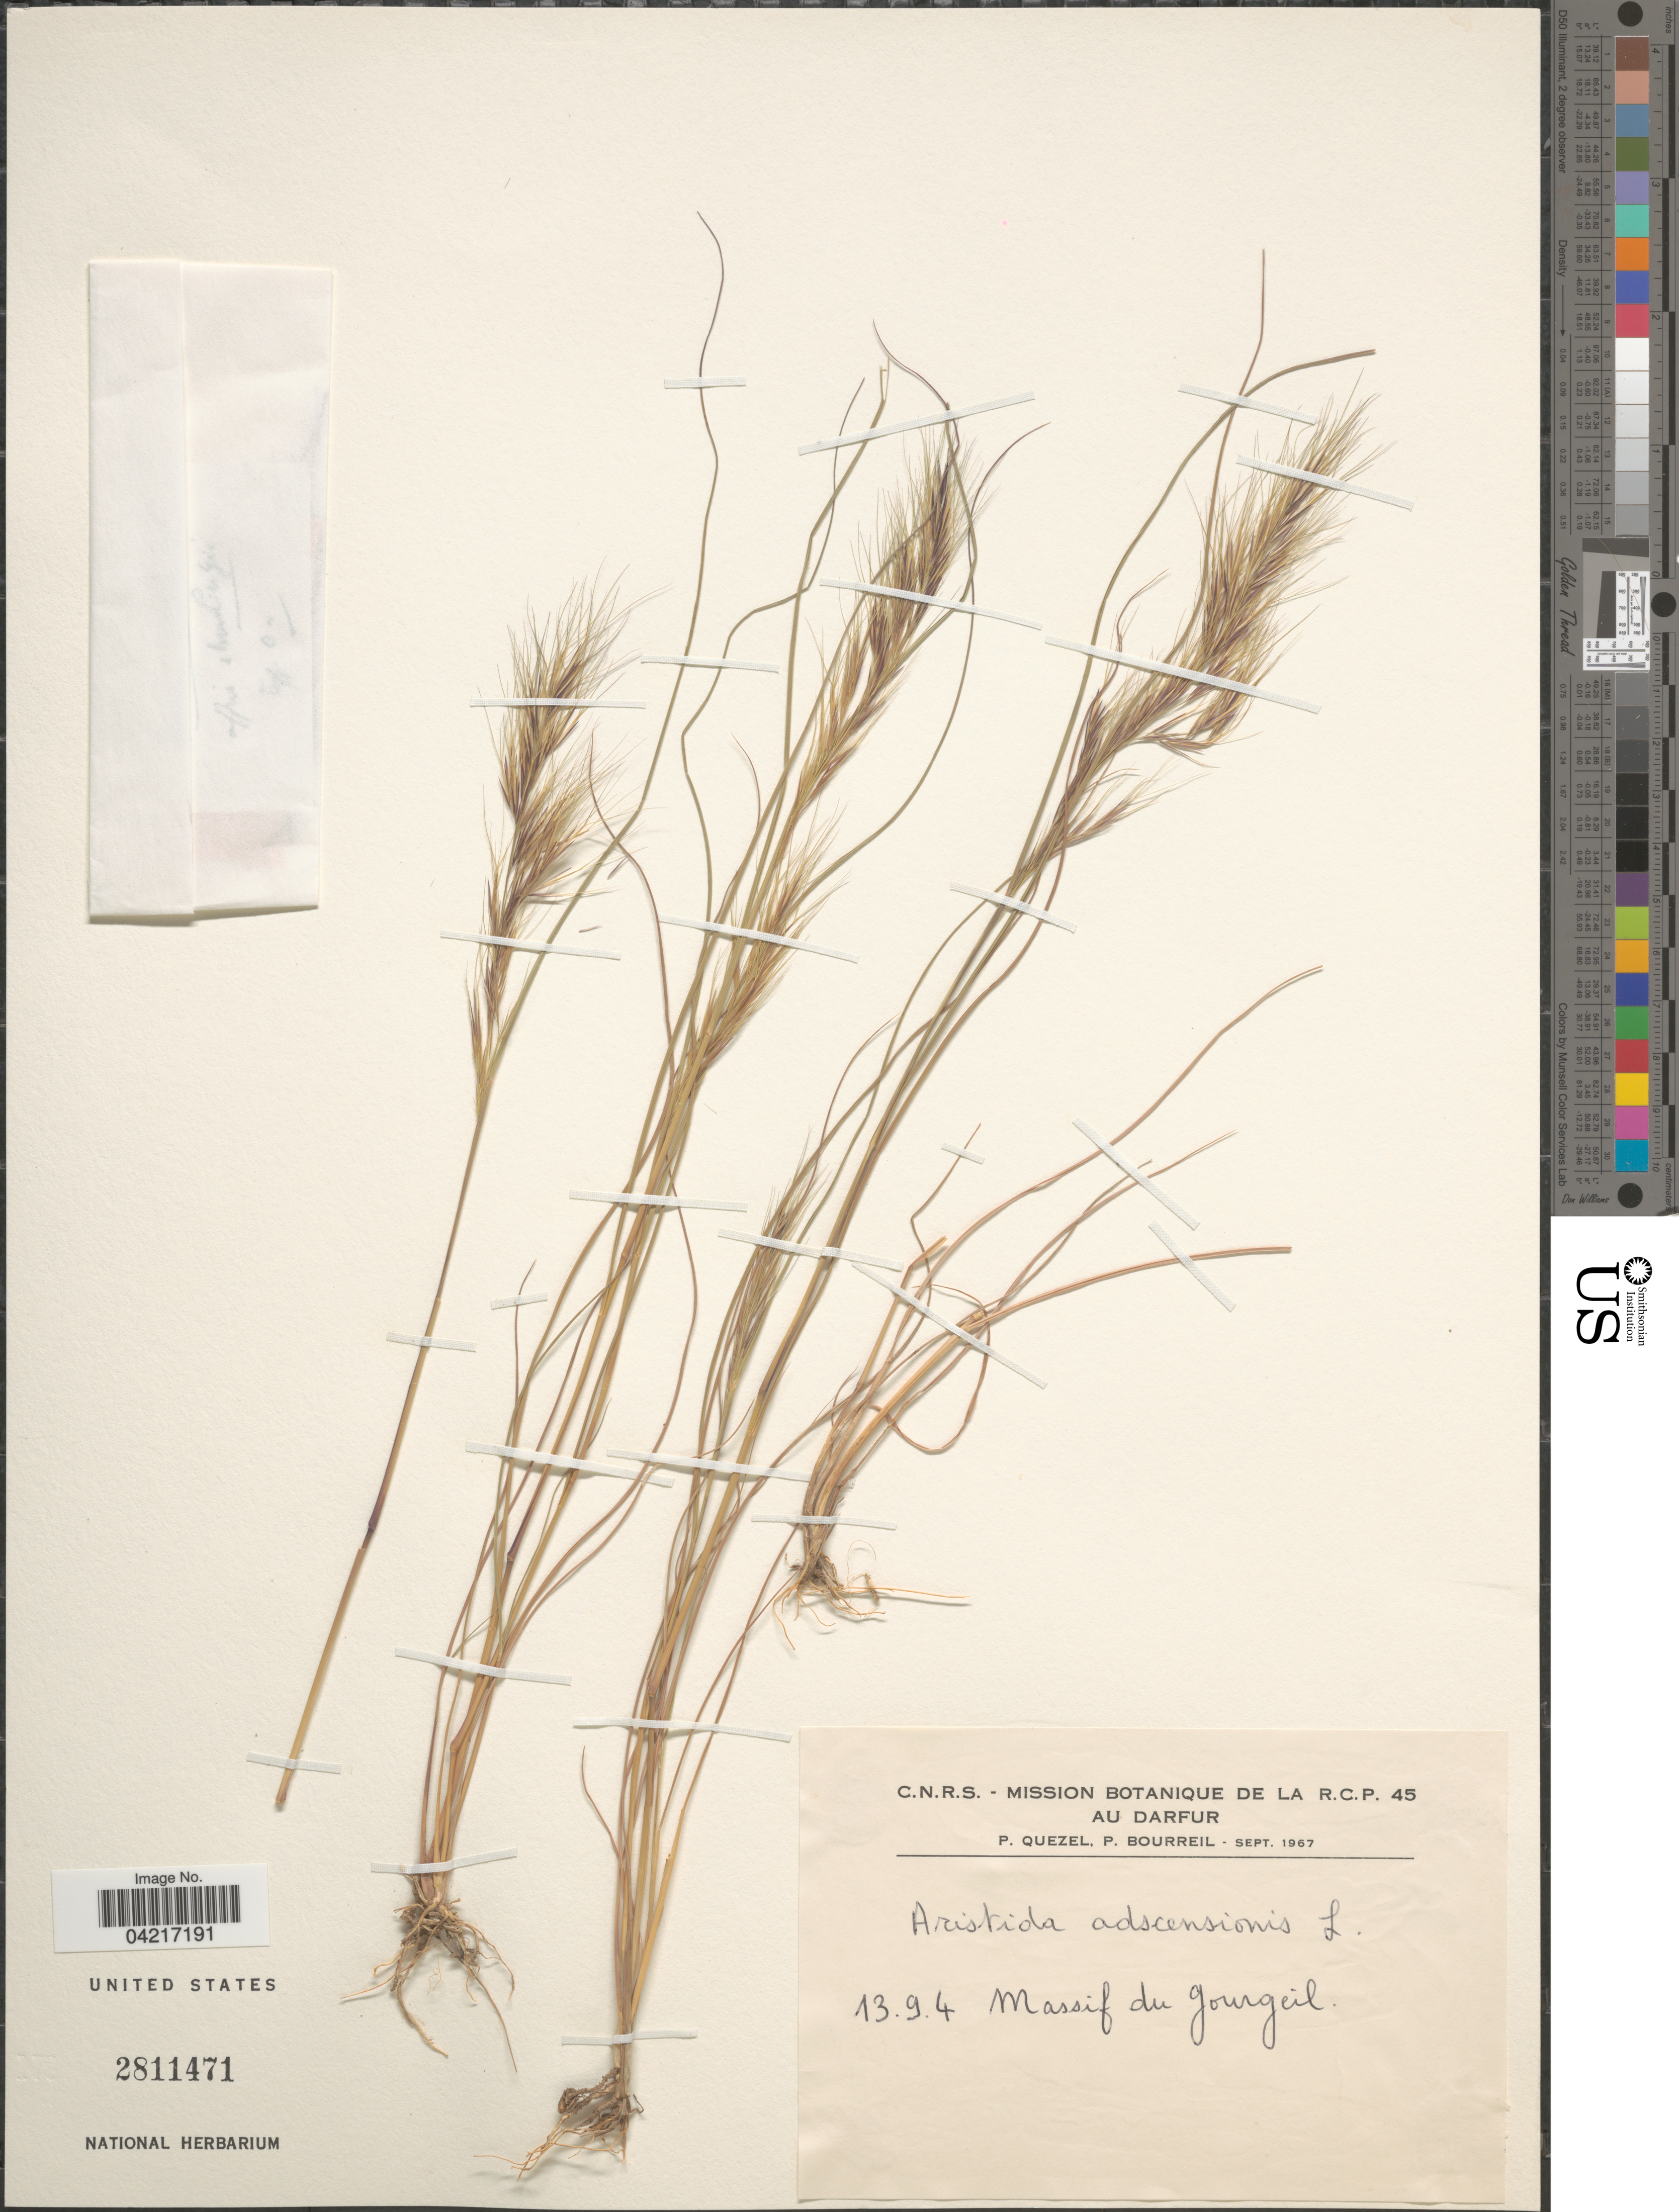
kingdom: Plantae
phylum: Tracheophyta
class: Liliopsida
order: Poales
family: Poaceae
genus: Aristida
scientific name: Aristida adscensionis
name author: L.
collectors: P. Quezel & P. Bourreil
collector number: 13.9.4?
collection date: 1967-09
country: Sudan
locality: C.N.R.S. - Mission Botanique de la R.C.P. 45 Au Darfur. Massif du Gourgeil.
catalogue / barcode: US 2811471